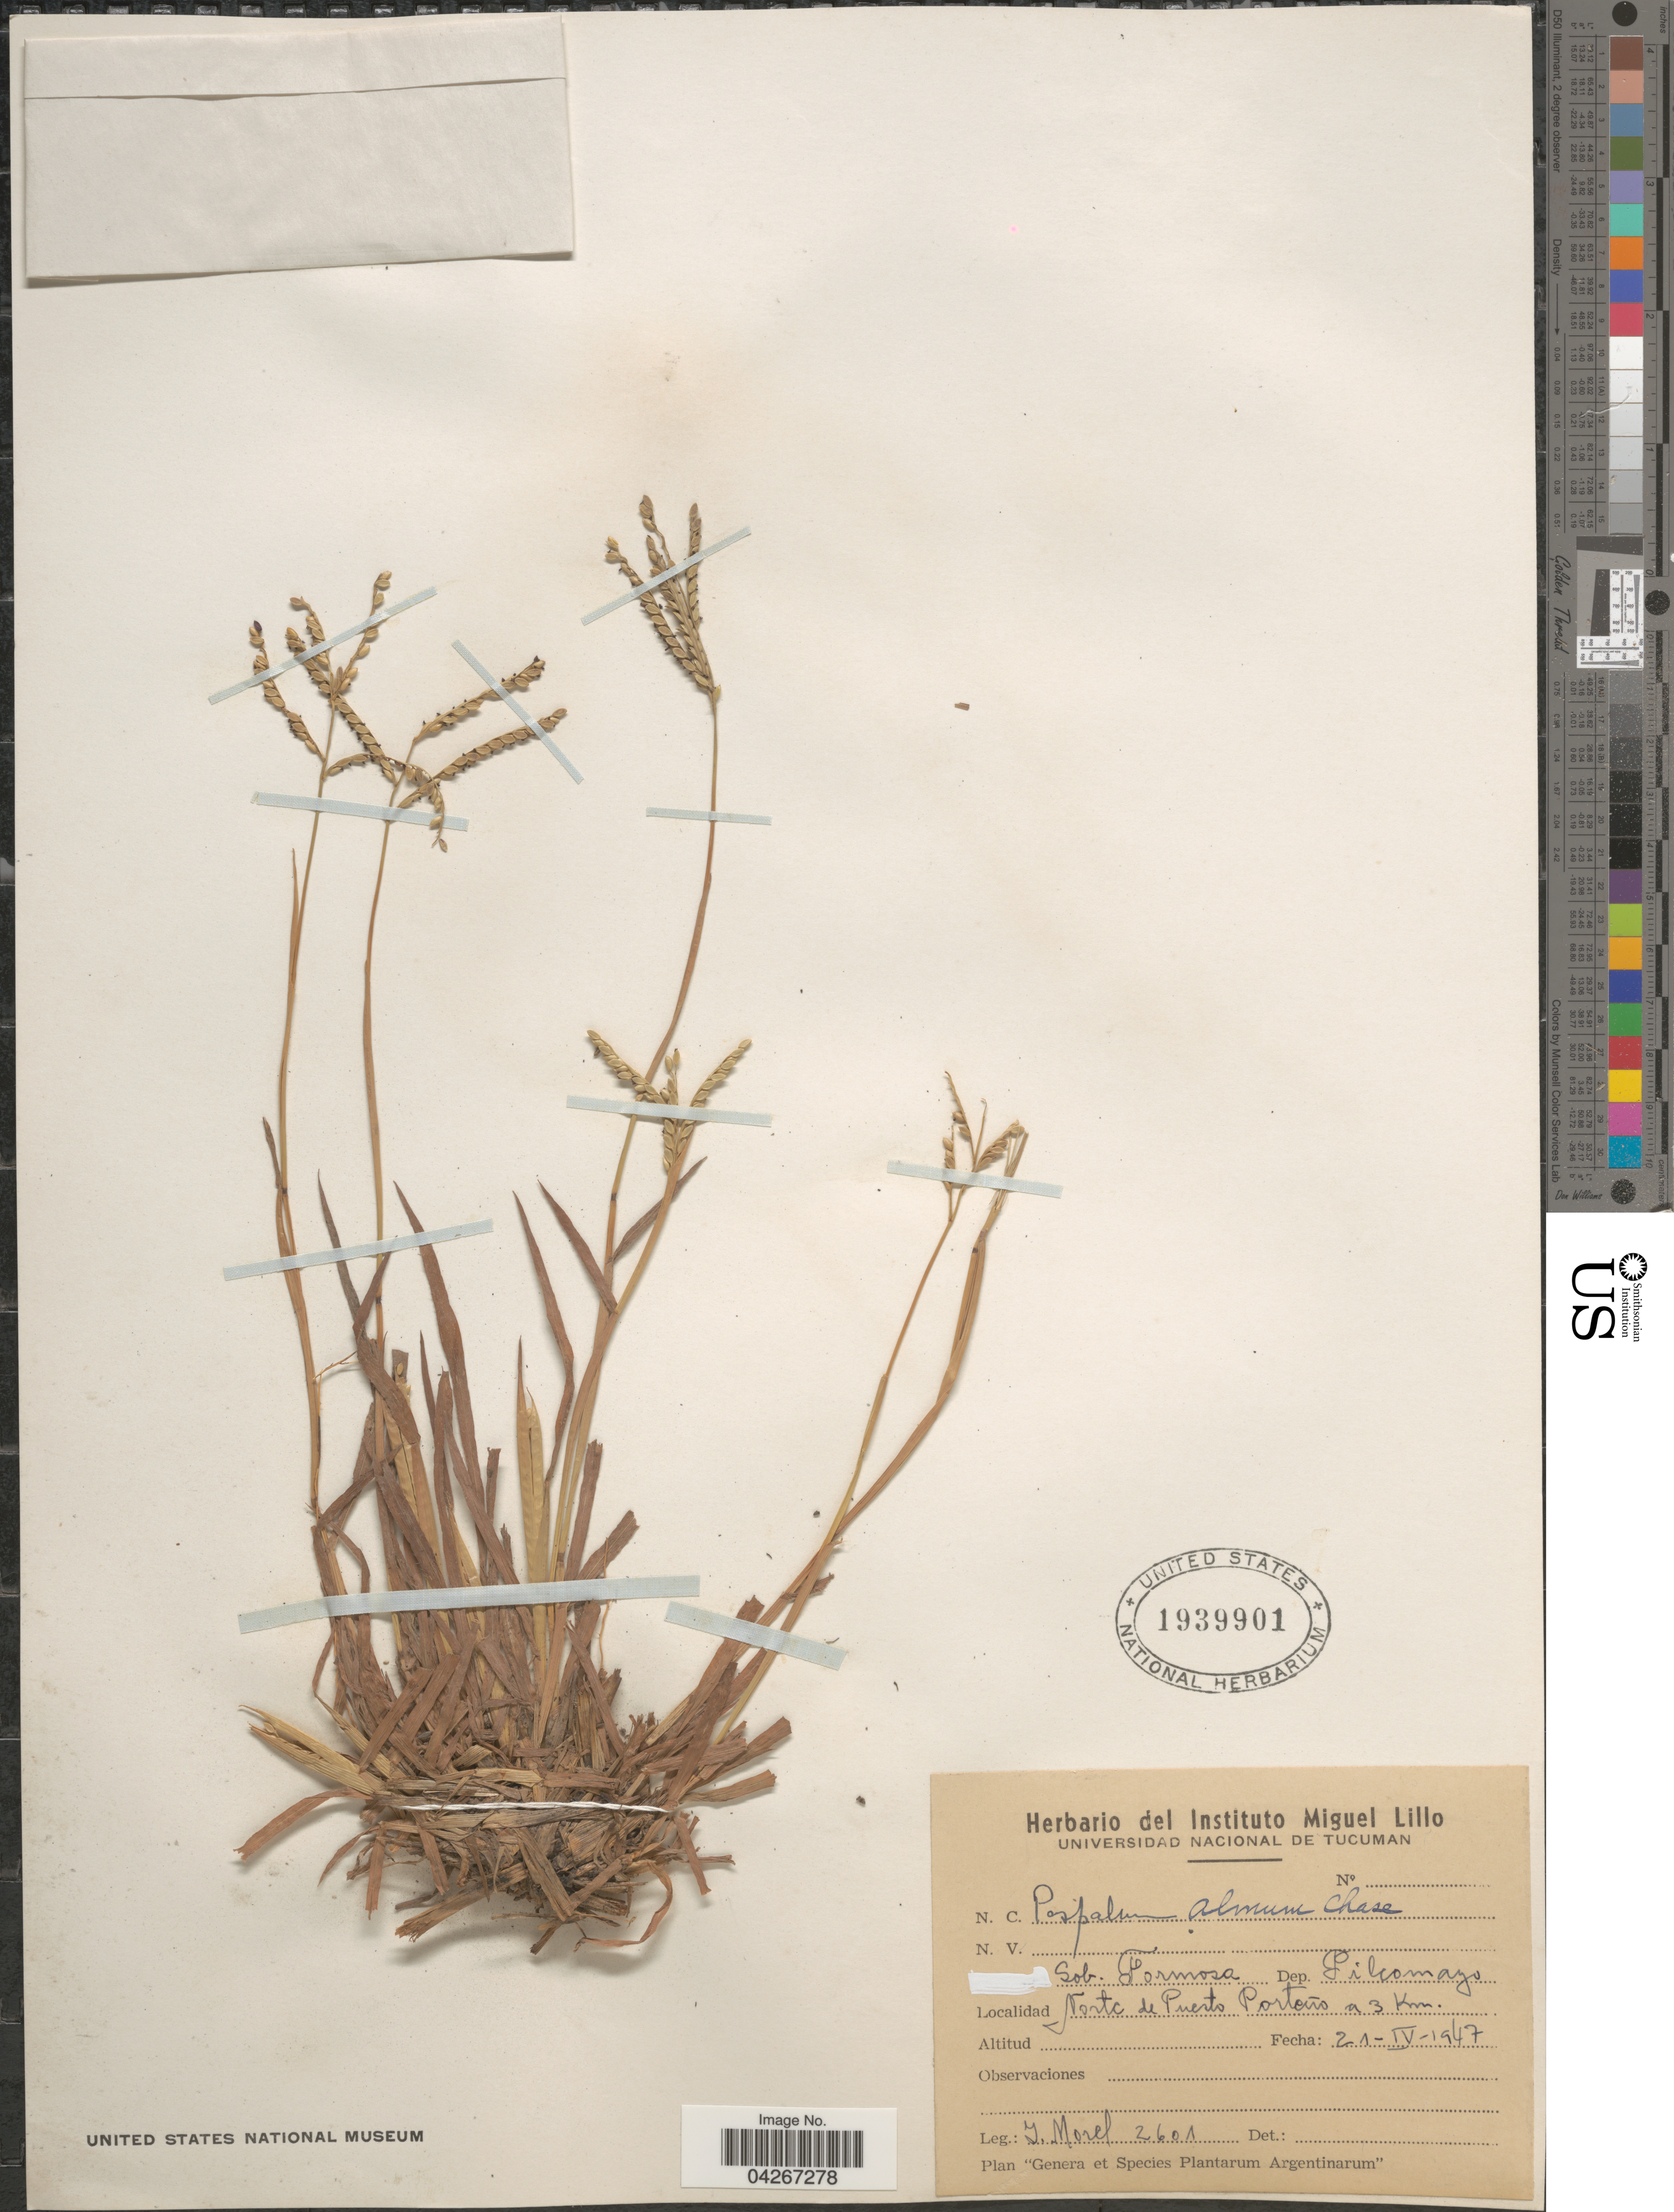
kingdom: Plantae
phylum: Tracheophyta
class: Liliopsida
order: Poales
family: Poaceae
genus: Paspalum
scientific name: Paspalum almum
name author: Chase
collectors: I. Morel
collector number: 2601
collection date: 1947-04-21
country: Argentina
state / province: Formosa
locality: Gob. Formosa. Dep. Pilcomayo. Norte de Puerto Porteño a 3 Km.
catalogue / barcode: US 1939901